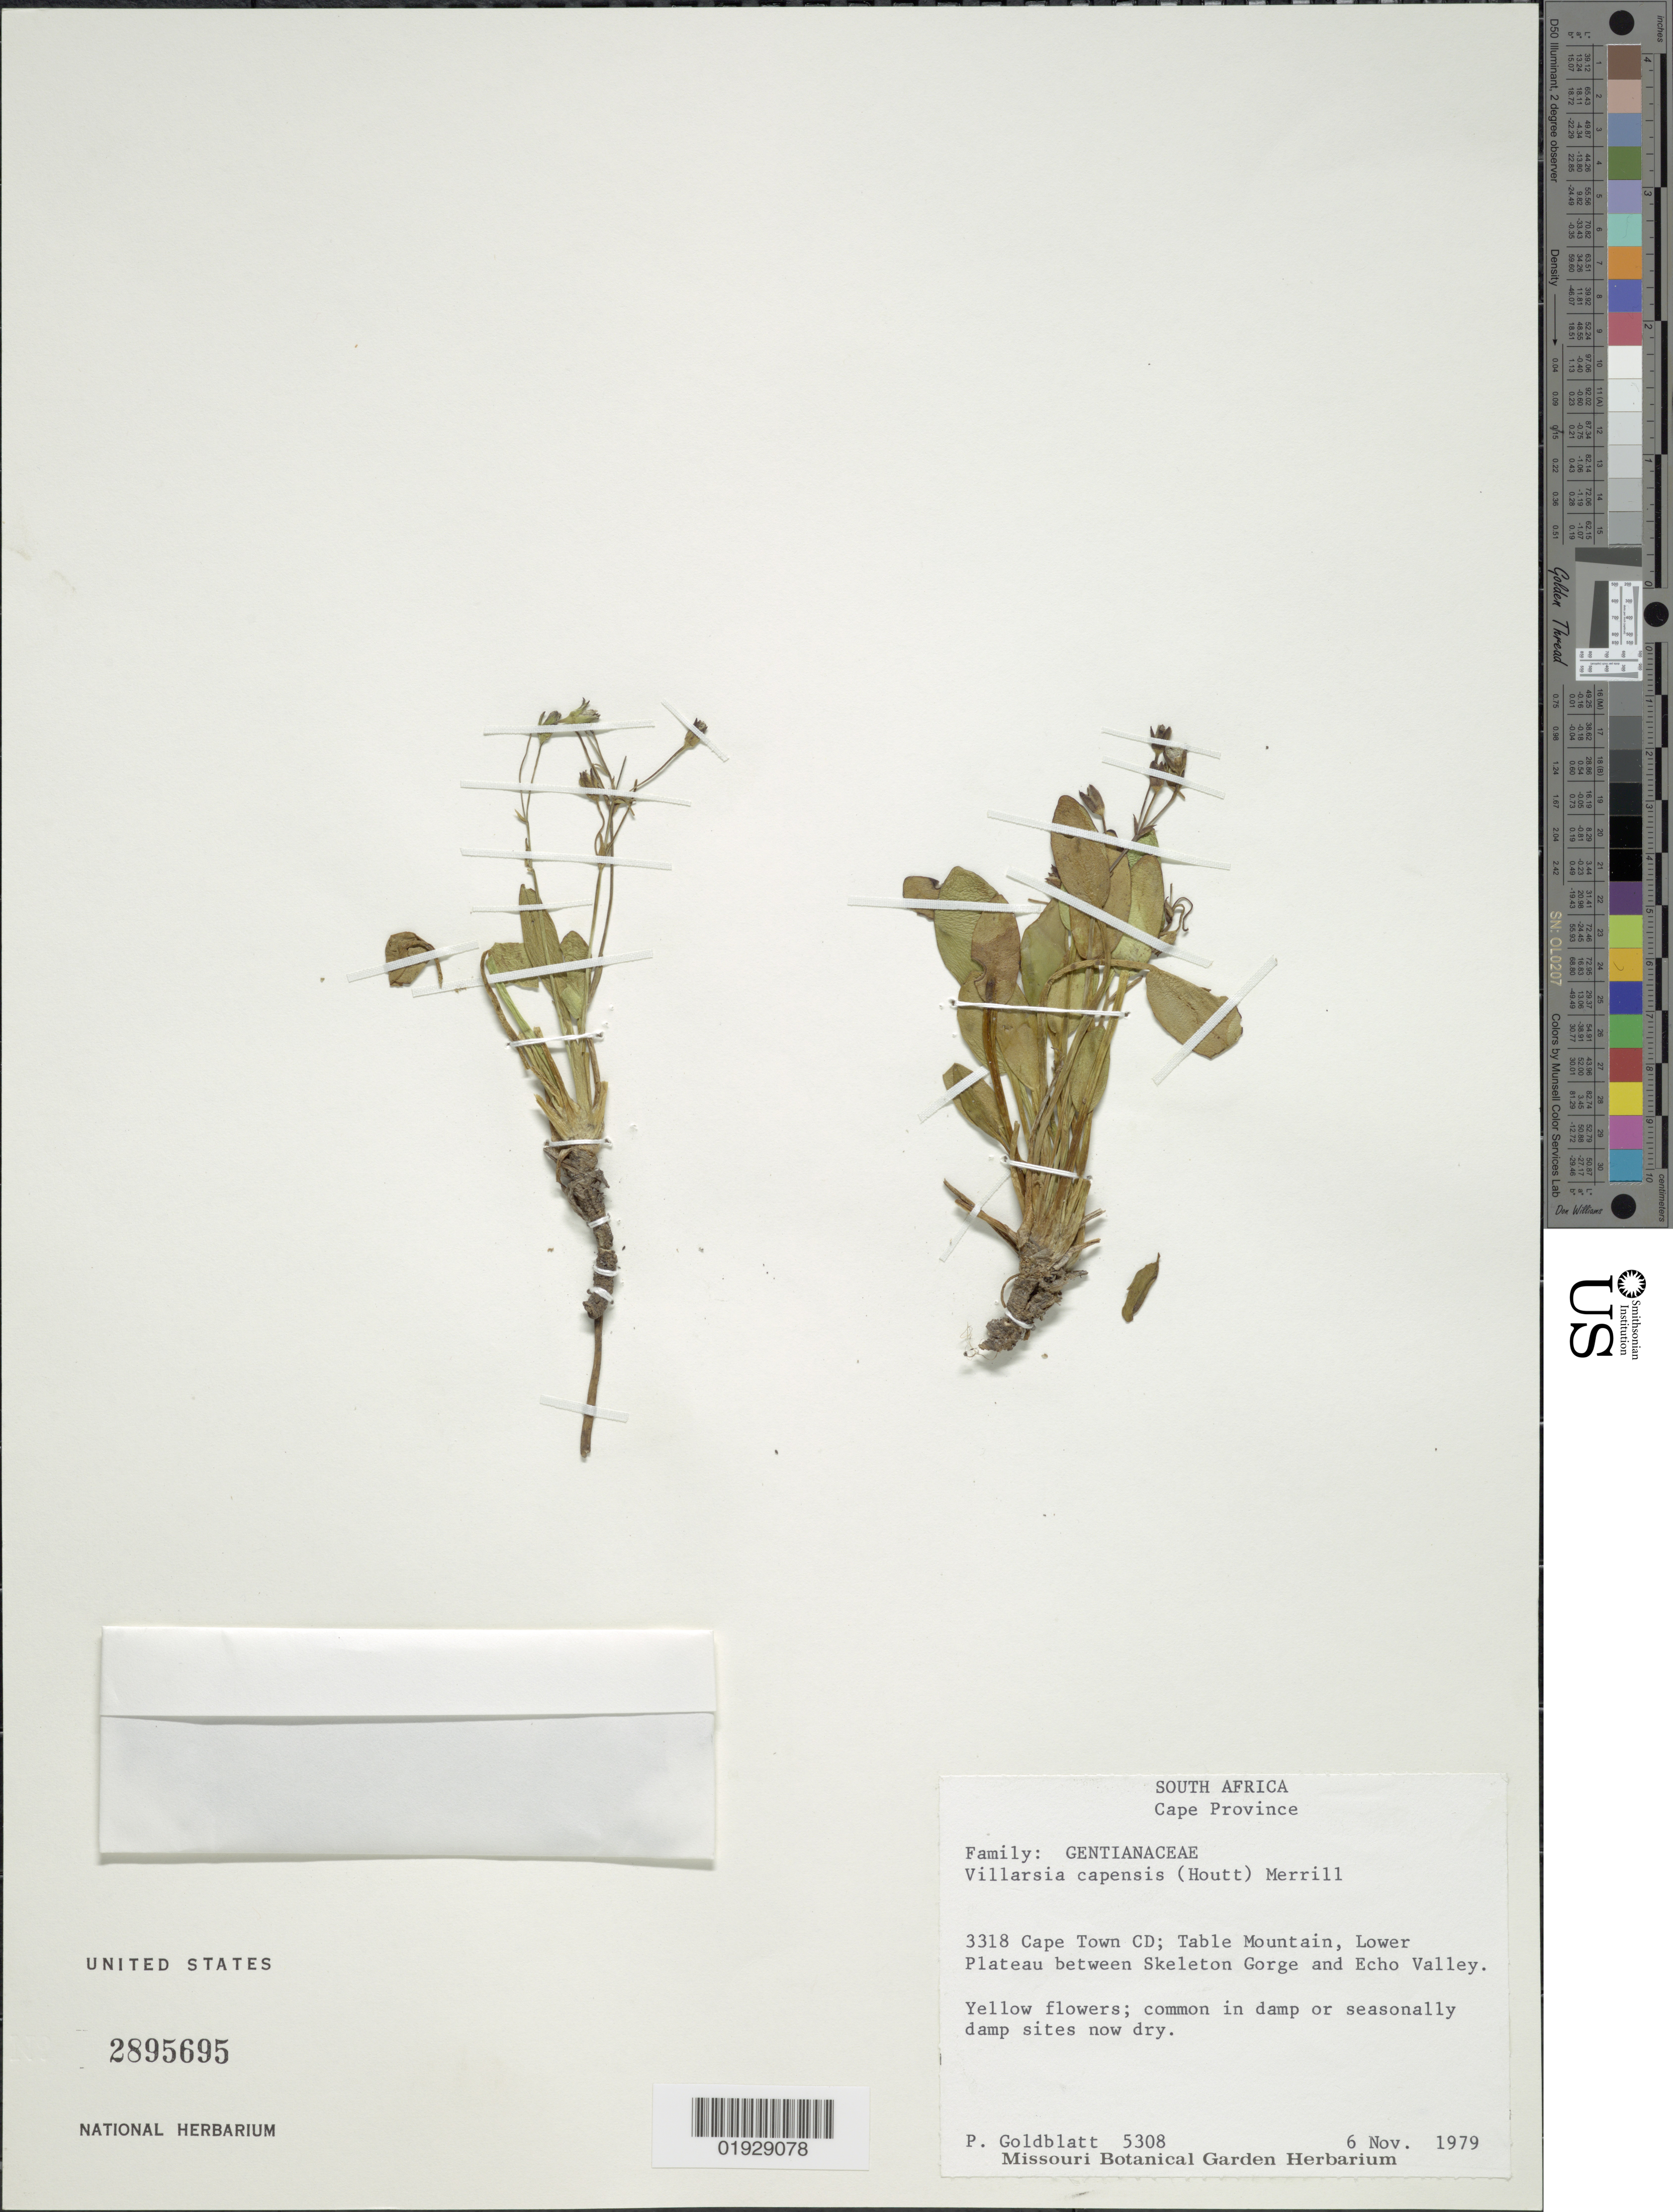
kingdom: Plantae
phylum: Tracheophyta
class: Magnoliopsida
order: Asterales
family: Menyanthaceae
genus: Villarsia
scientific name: Villarsia capensis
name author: Merr.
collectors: P. Goldblatt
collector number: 5308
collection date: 1979-11-06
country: South Africa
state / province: Western Cape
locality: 3318 Cape Town; Table Mountain, Lower Plateau between Skeleton Gorge and Echo Valley.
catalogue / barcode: US 2895695